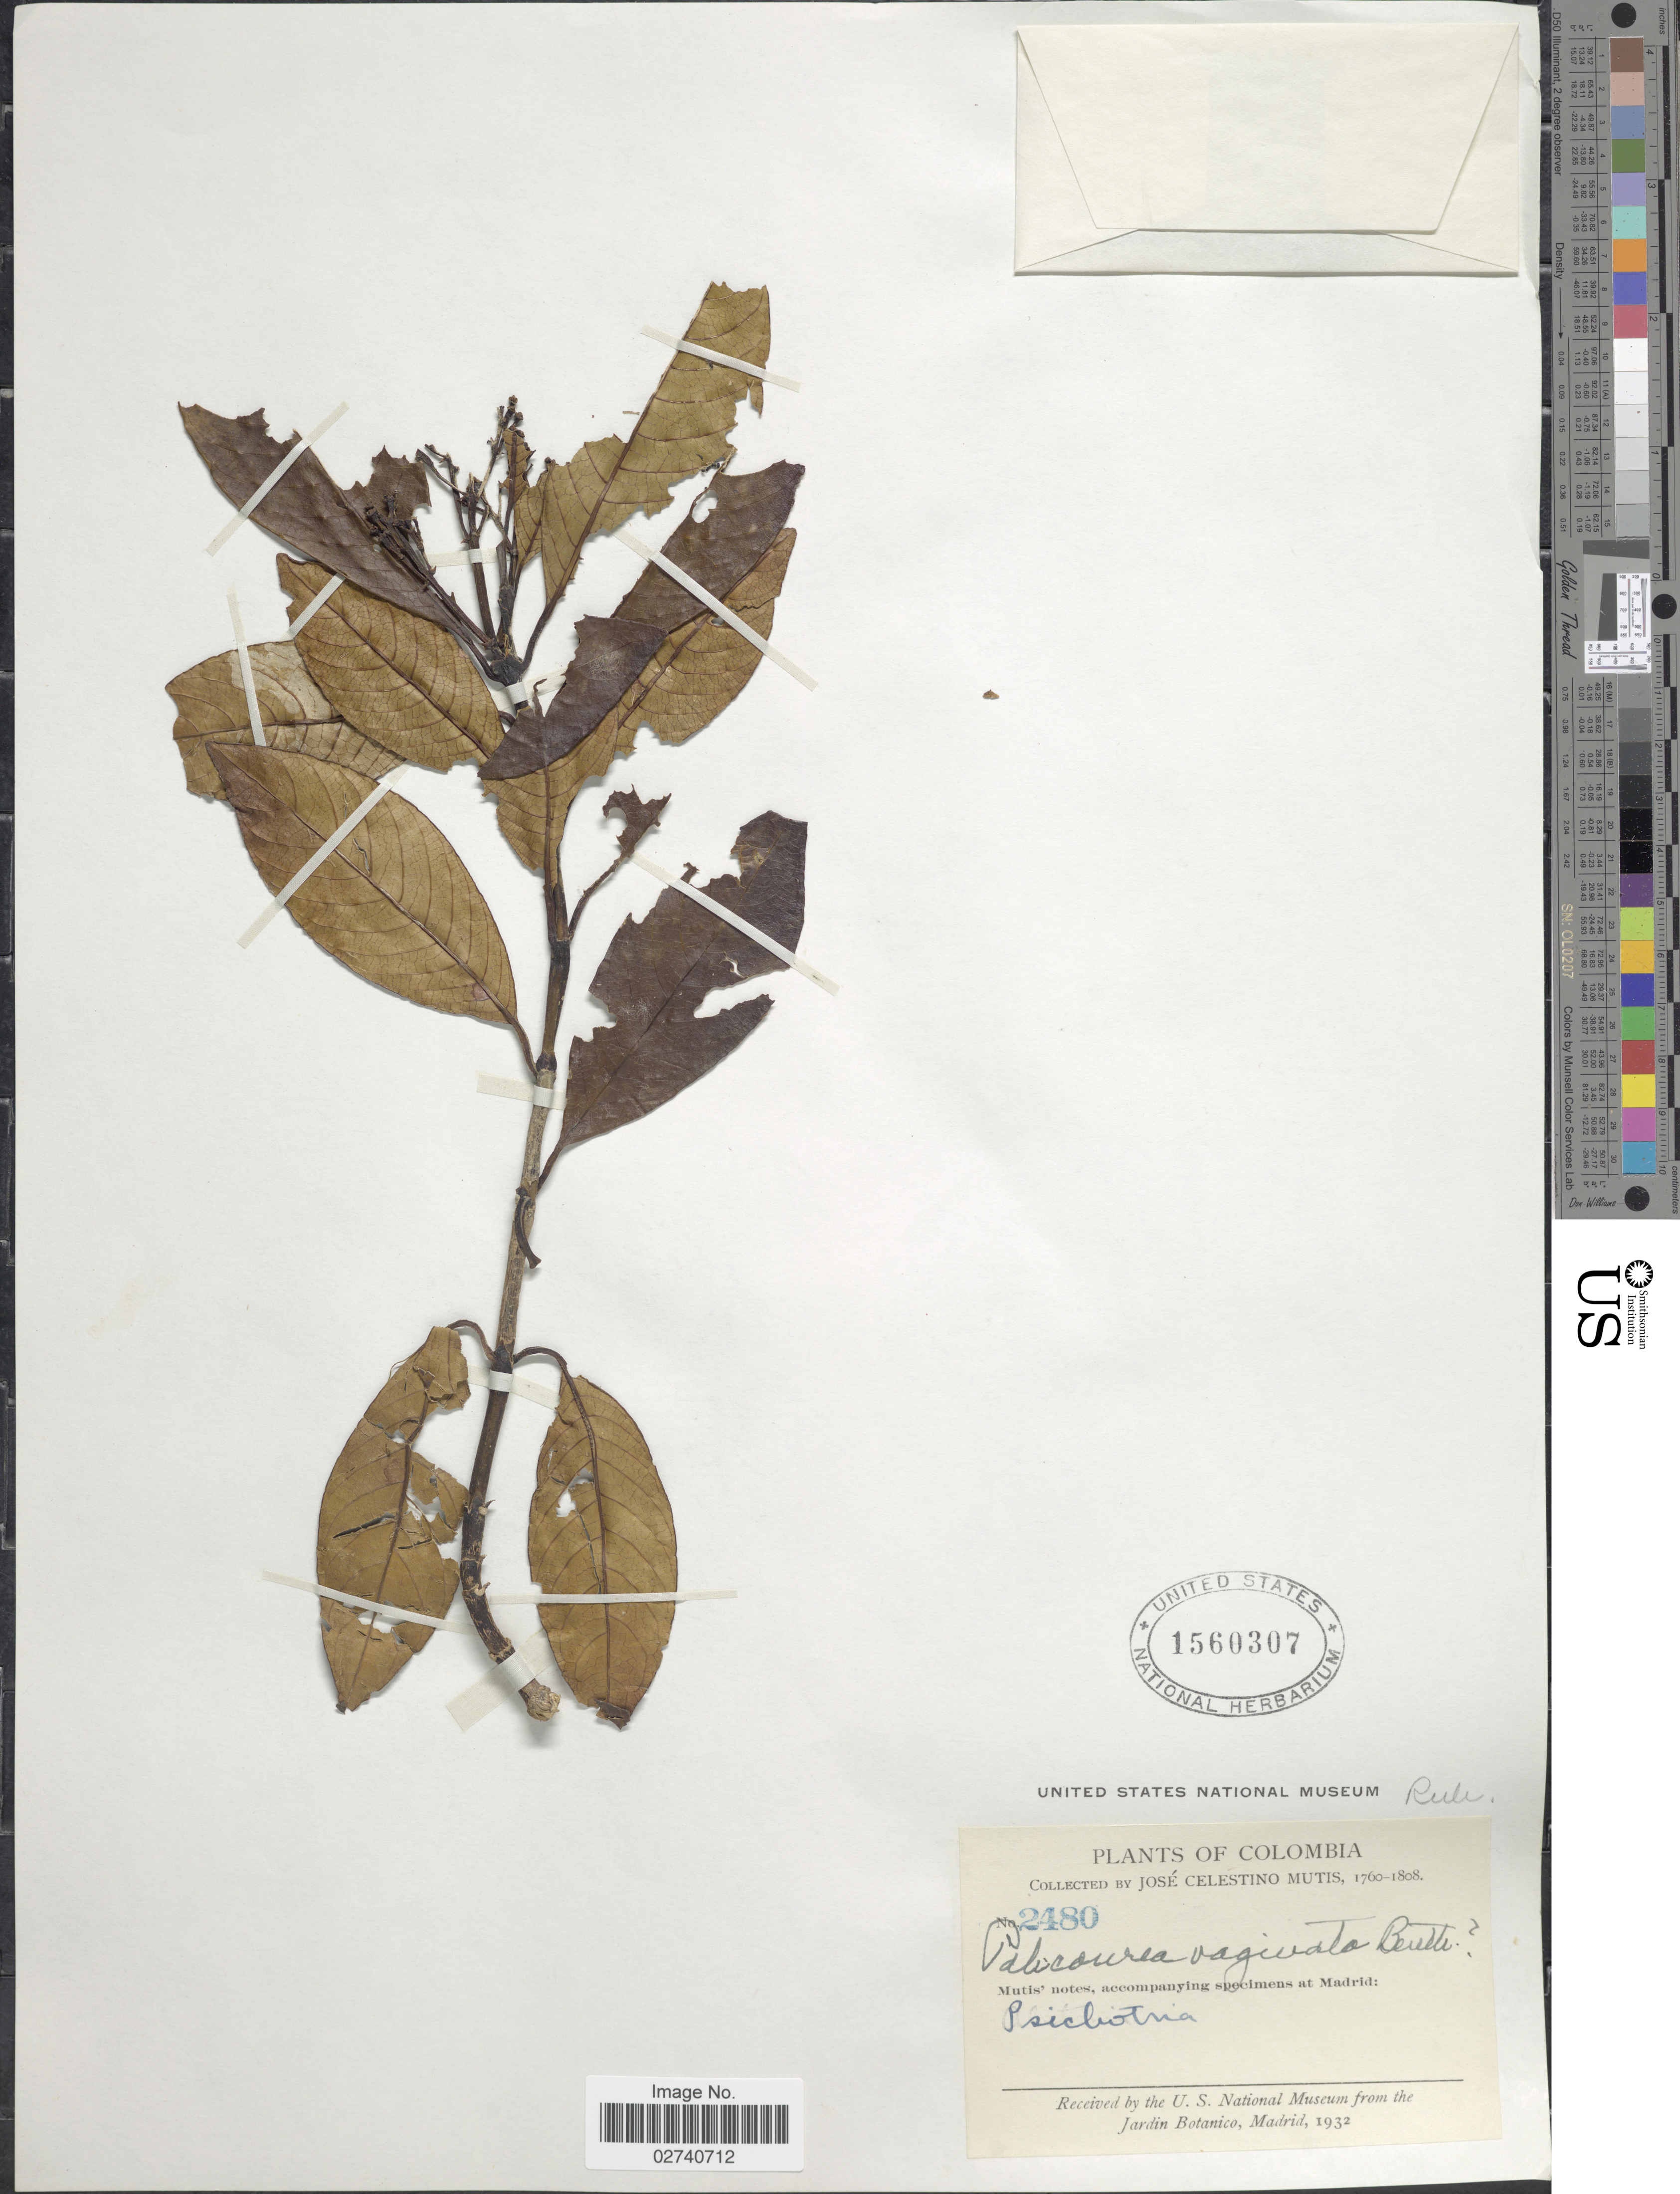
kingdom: Plantae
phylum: Tracheophyta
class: Magnoliopsida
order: Gentianales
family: Rubiaceae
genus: Palicourea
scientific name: Palicourea vaginata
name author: Benth.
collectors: J. C. B. Mutis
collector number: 2480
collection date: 1760/1808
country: Colombia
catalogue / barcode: US 1560307